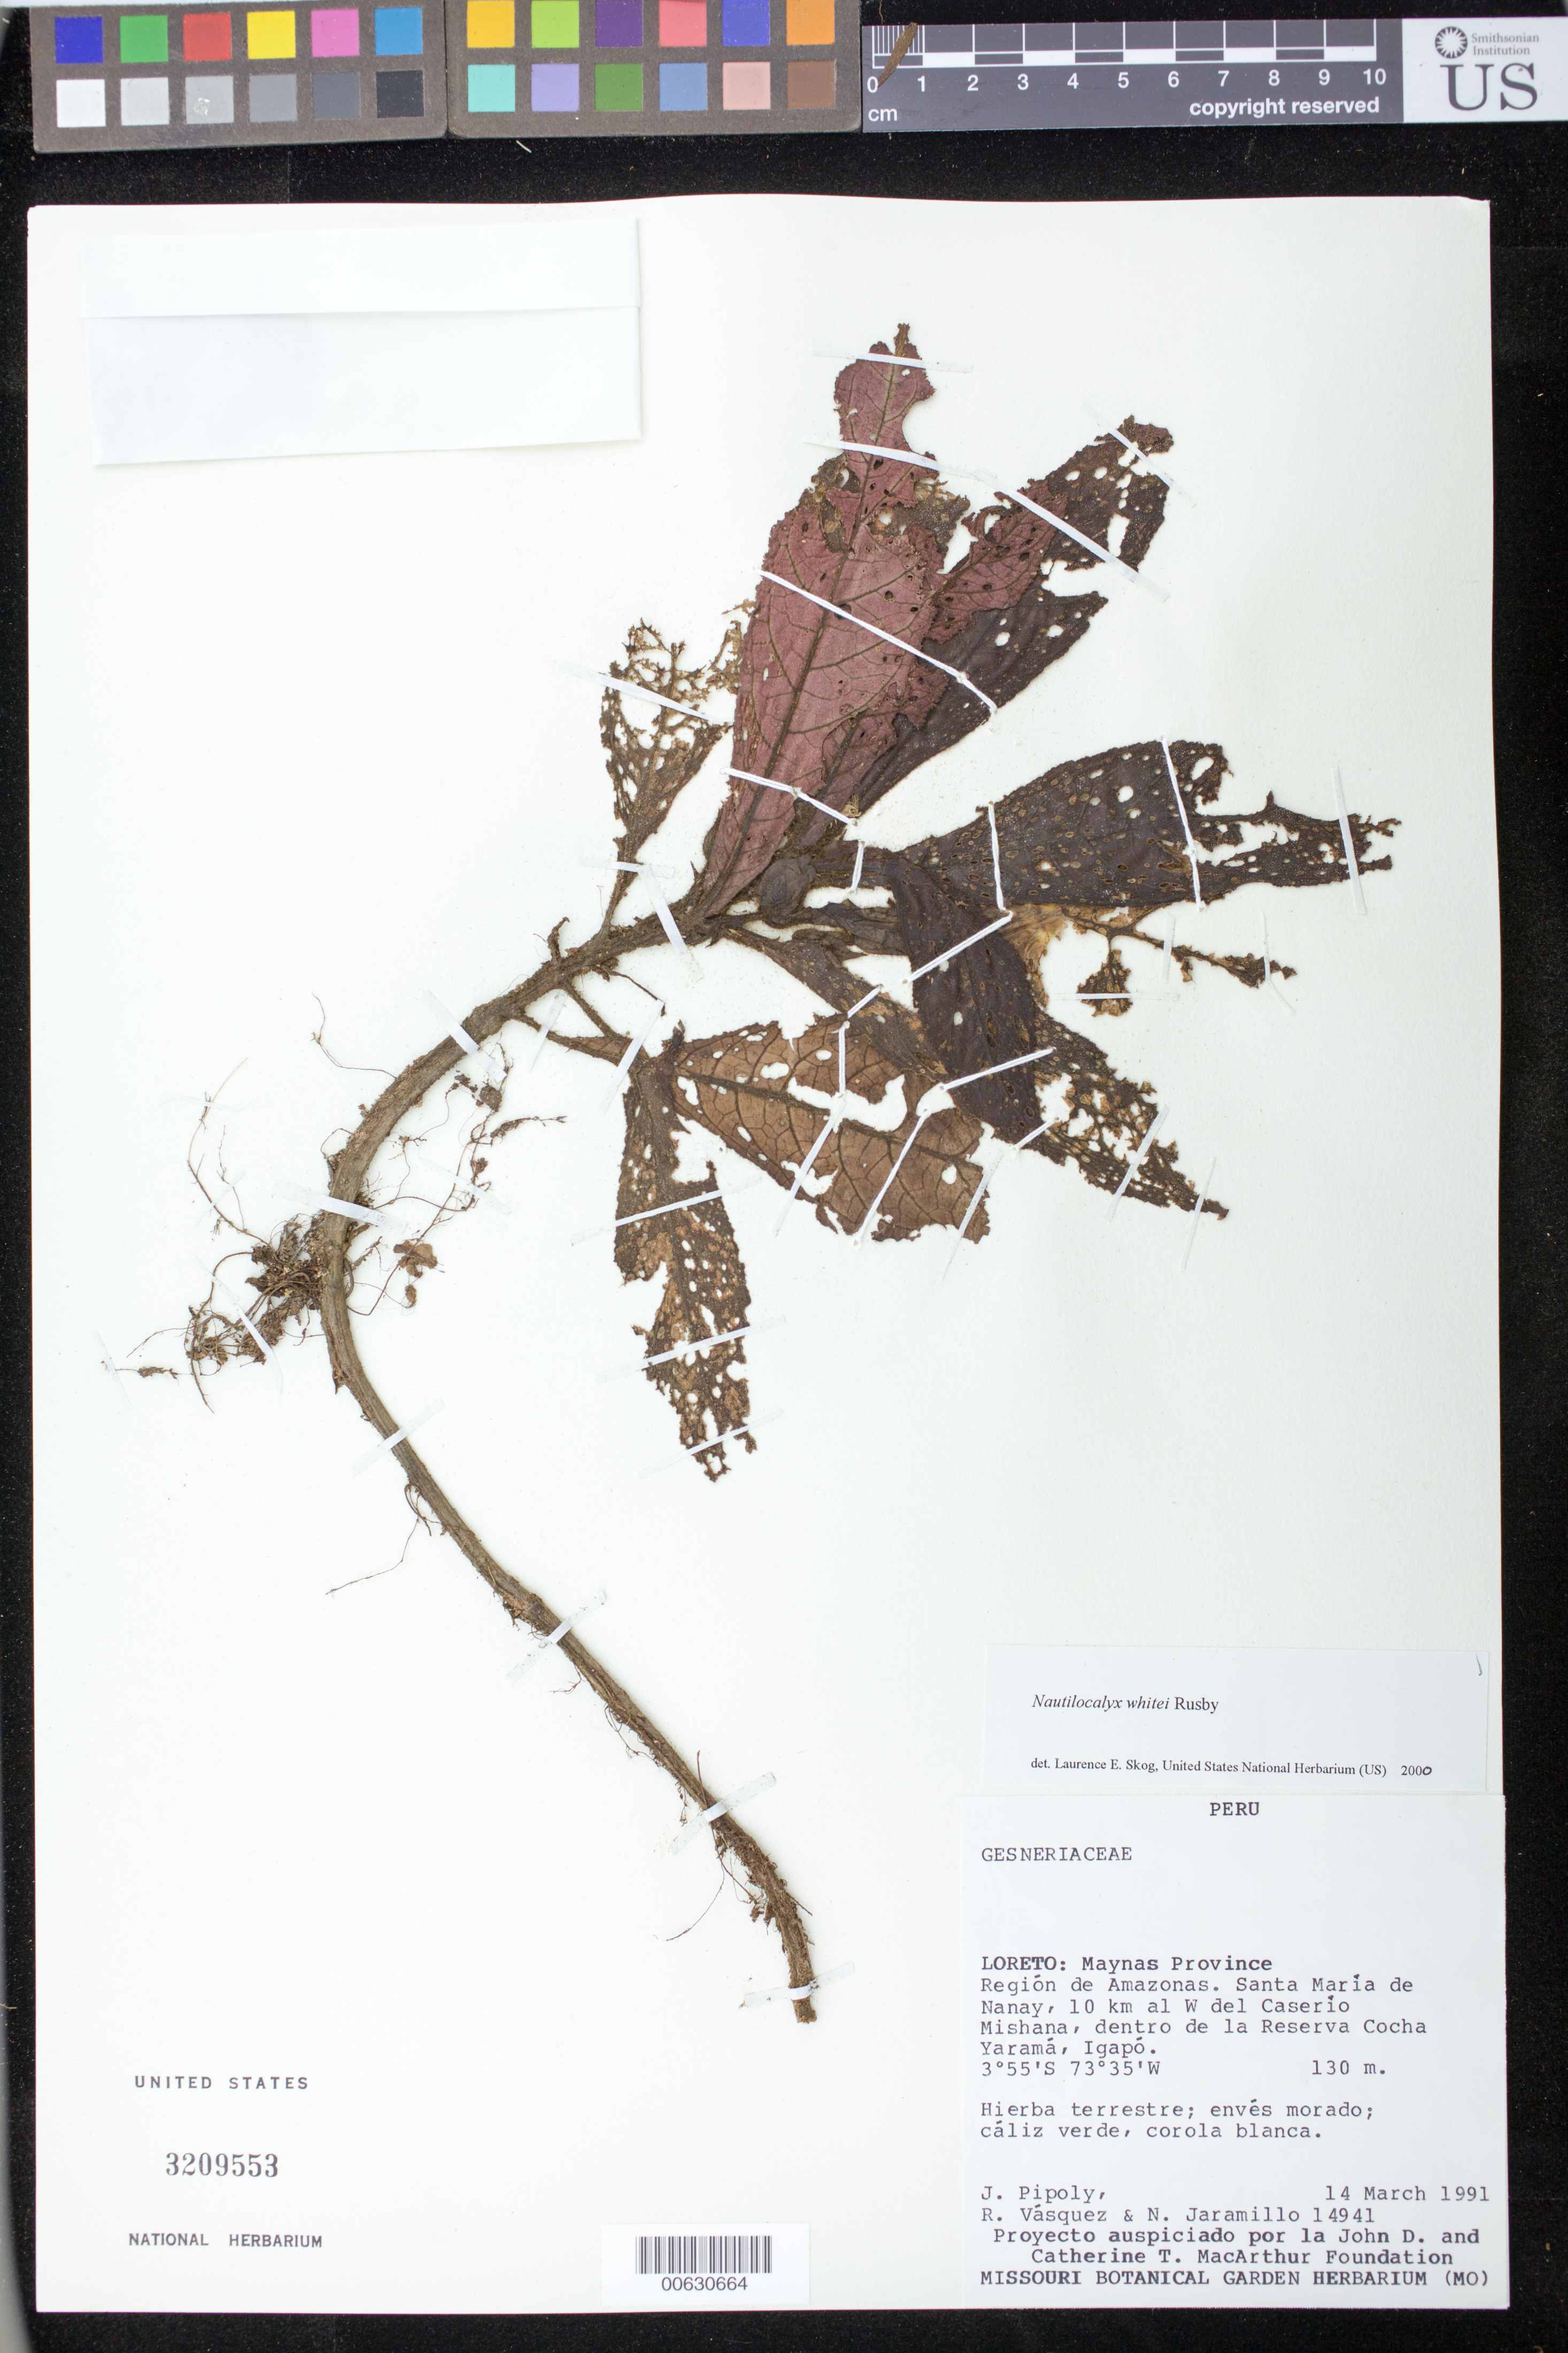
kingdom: Plantae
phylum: Tracheophyta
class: Magnoliopsida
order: Lamiales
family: Gesneriaceae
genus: Nautilocalyx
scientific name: Nautilocalyx whitei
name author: Rusby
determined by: Skog, Laurence E.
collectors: J. J. Pipoly, R. Vásquez & N. Jaramillo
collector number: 14941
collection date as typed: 14 Mar 1991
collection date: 1991-03-14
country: Peru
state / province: Loreto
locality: Prov. Maynas; región de Amazonas, Santa María de Nanay, 10 km al W del Caserío Mishana, dentro de la Reserva Cocha Yaramá, Igapó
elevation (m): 130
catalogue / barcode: US 3209553